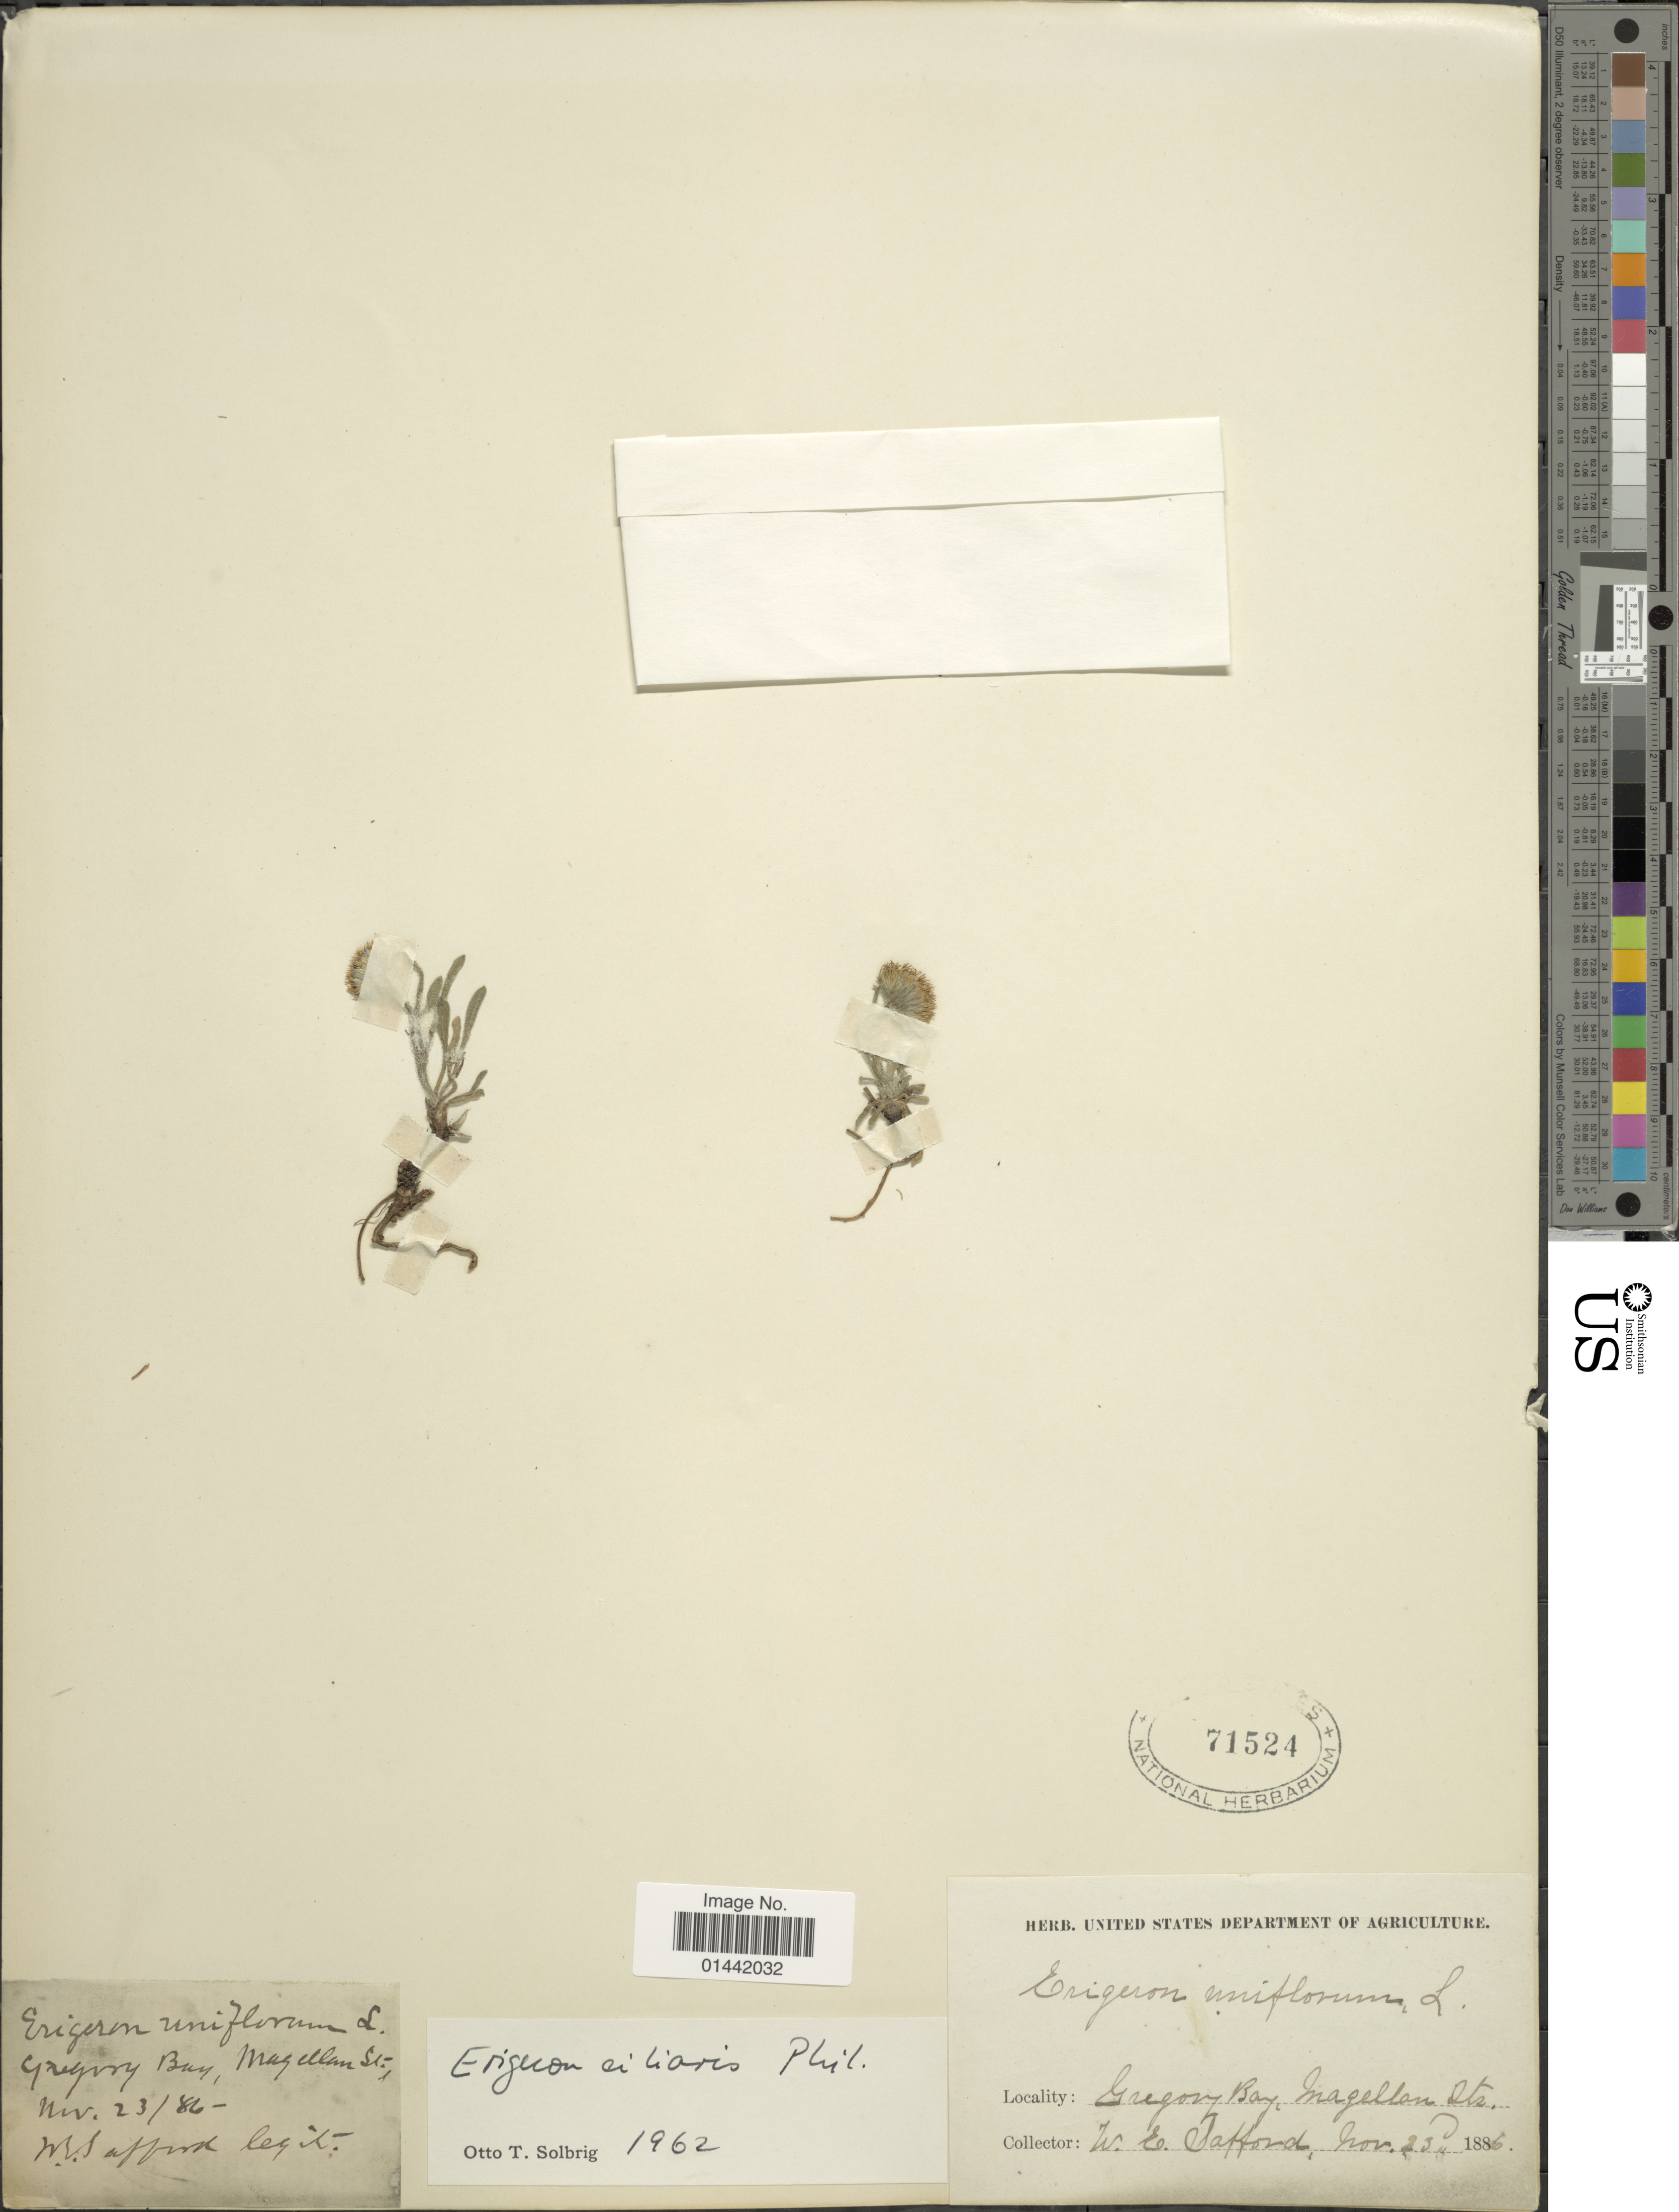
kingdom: Plantae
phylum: Tracheophyta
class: Magnoliopsida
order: Asterales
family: Asteraceae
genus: Erigeron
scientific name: Erigeron ciliaris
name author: Phil.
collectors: W. E. Safford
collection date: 1886-11-23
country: Chile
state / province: Magallanes y de la Antártica Chilena (XII)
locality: Gregory Bay, Magellon Sts.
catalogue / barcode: US 71524